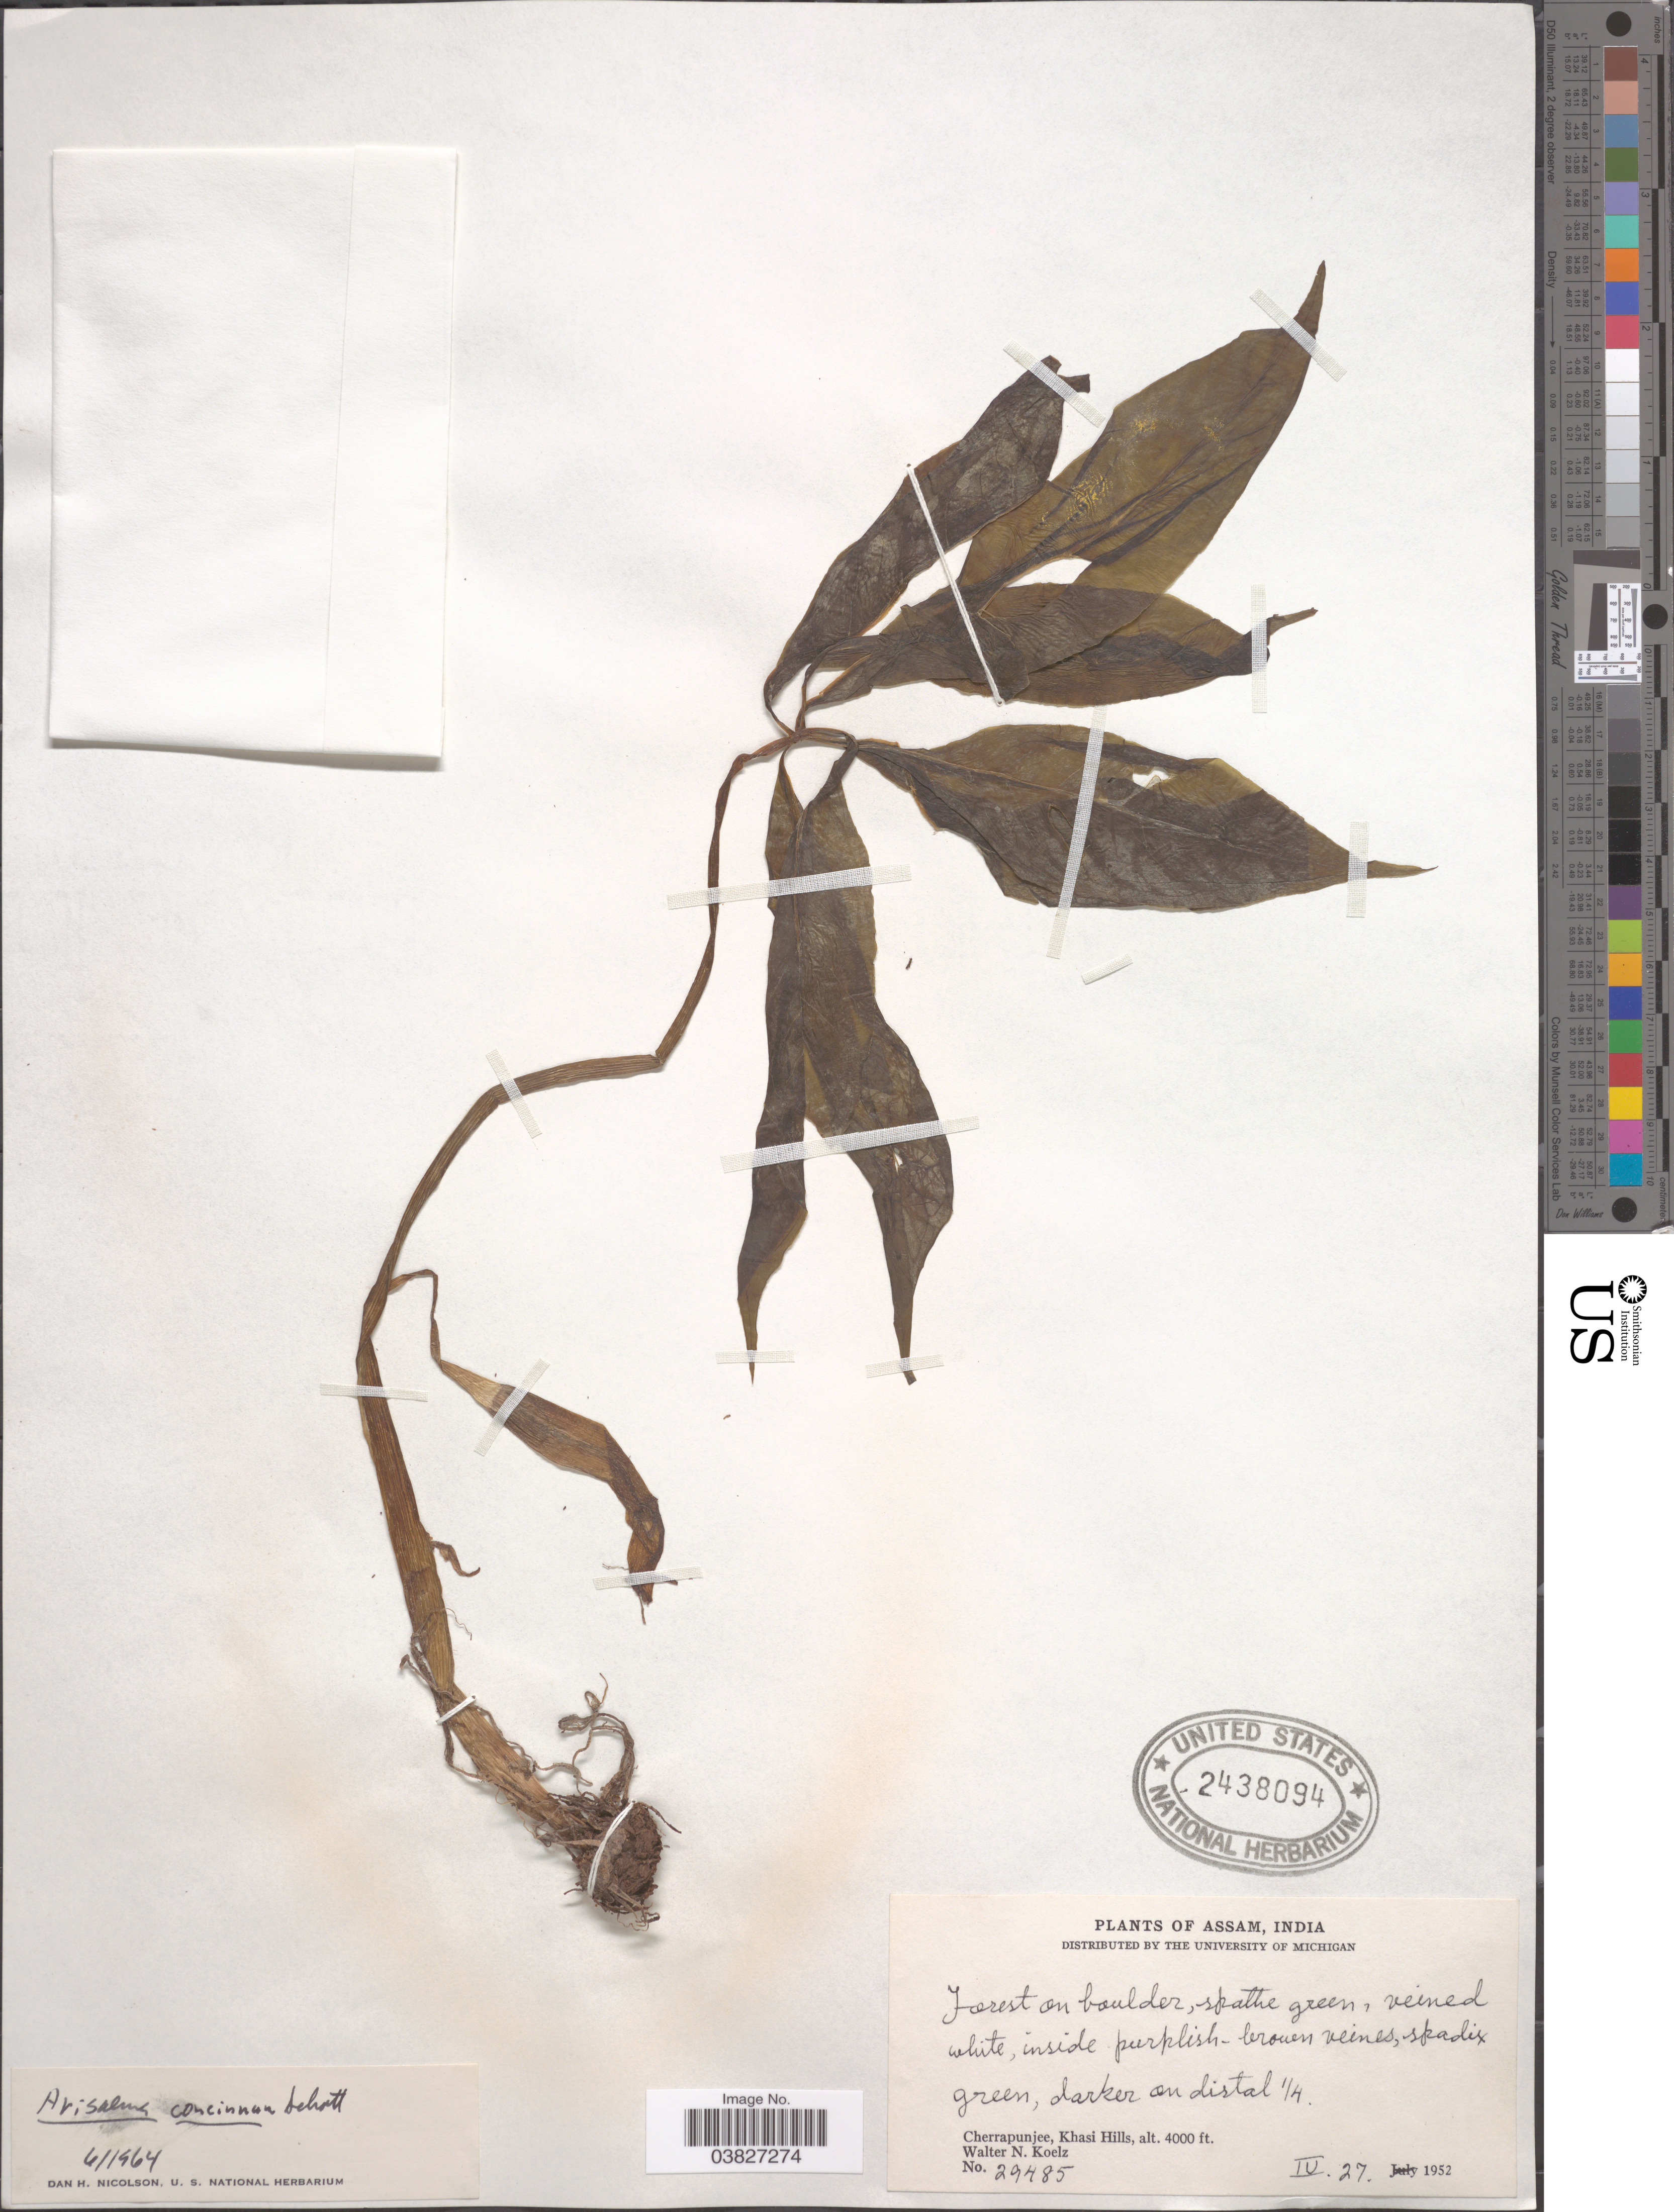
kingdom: Plantae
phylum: Tracheophyta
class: Liliopsida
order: Alismatales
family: Araceae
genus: Arisaema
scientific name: Arisaema concinnum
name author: Schott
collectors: W. N. Koelz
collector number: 29485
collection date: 1952-04-27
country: India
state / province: Meghalaya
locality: Cherrapunjee. Khasi Hills.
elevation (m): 1219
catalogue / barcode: US 2438094